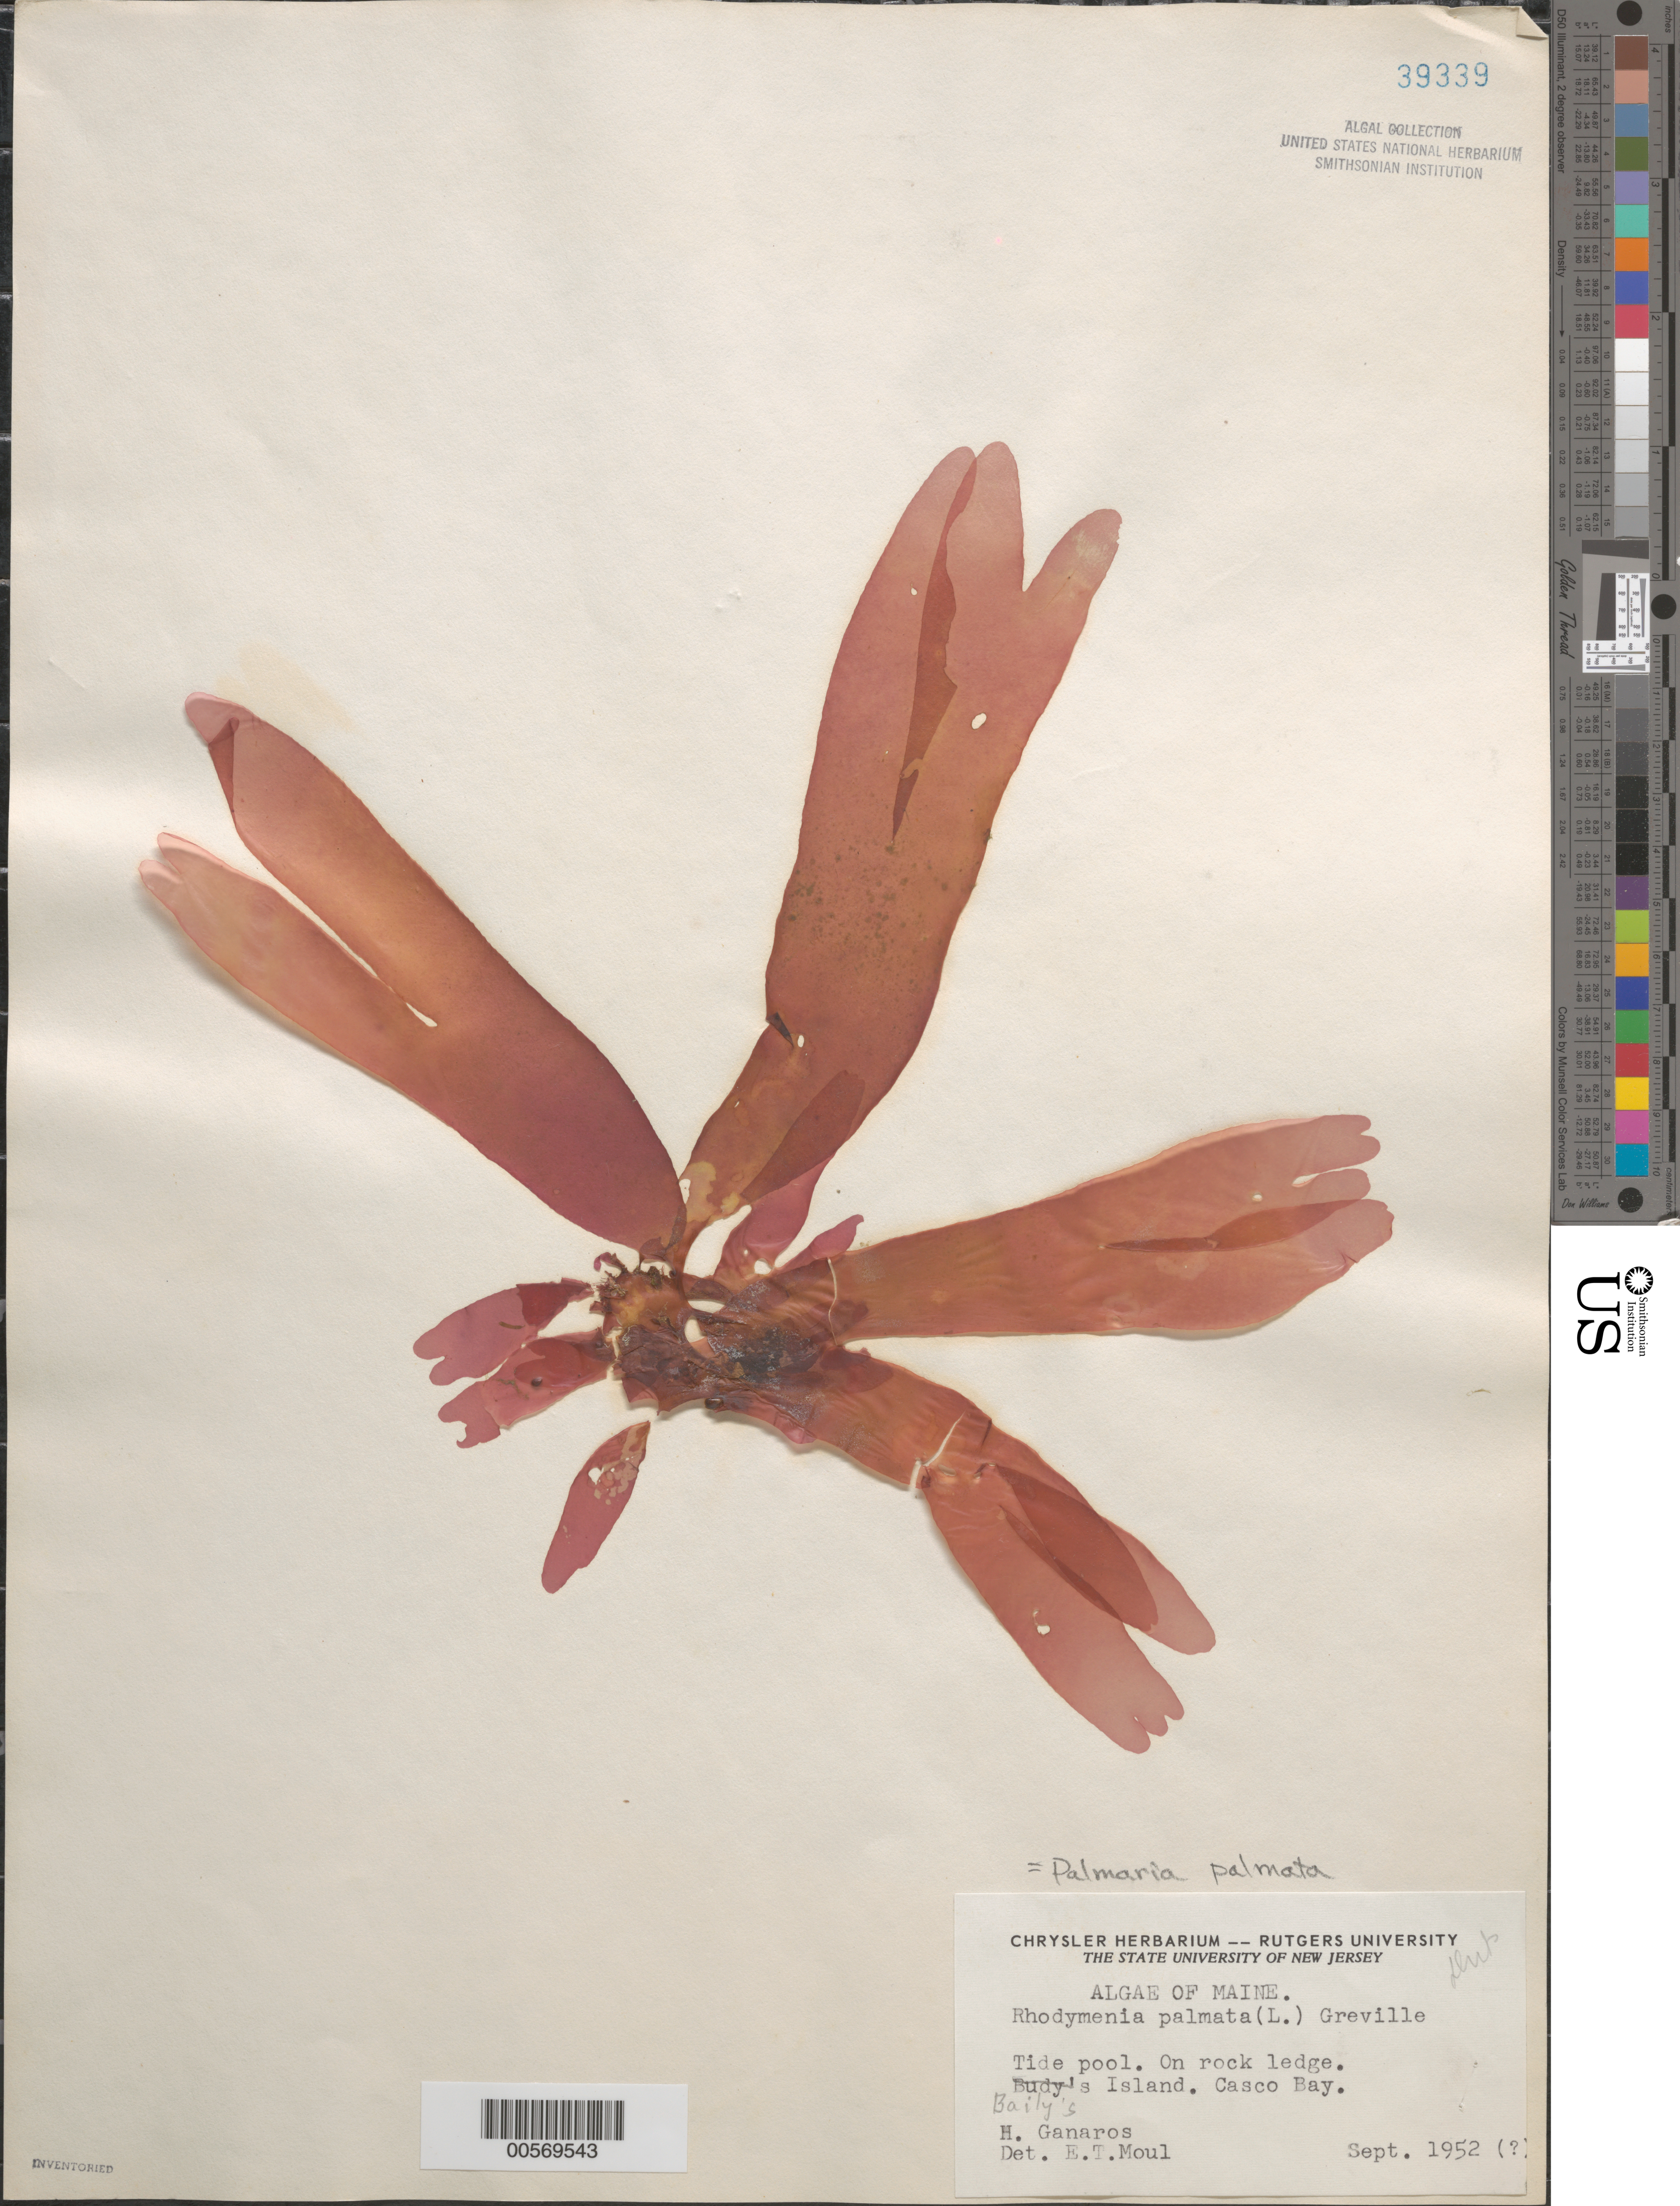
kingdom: Plantae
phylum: Rhodophyta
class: Florideophyceae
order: Palmariales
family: Palmariaceae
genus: Palmaria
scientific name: Palmaria palmata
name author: (L.) F. Weber & D. Mohr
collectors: H. Ganaros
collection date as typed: Sep 1952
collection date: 1952-09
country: United States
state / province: Maine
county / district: Cumberland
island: Bailey Island (Bailey's Island)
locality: Casco Bay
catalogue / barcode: US 39339